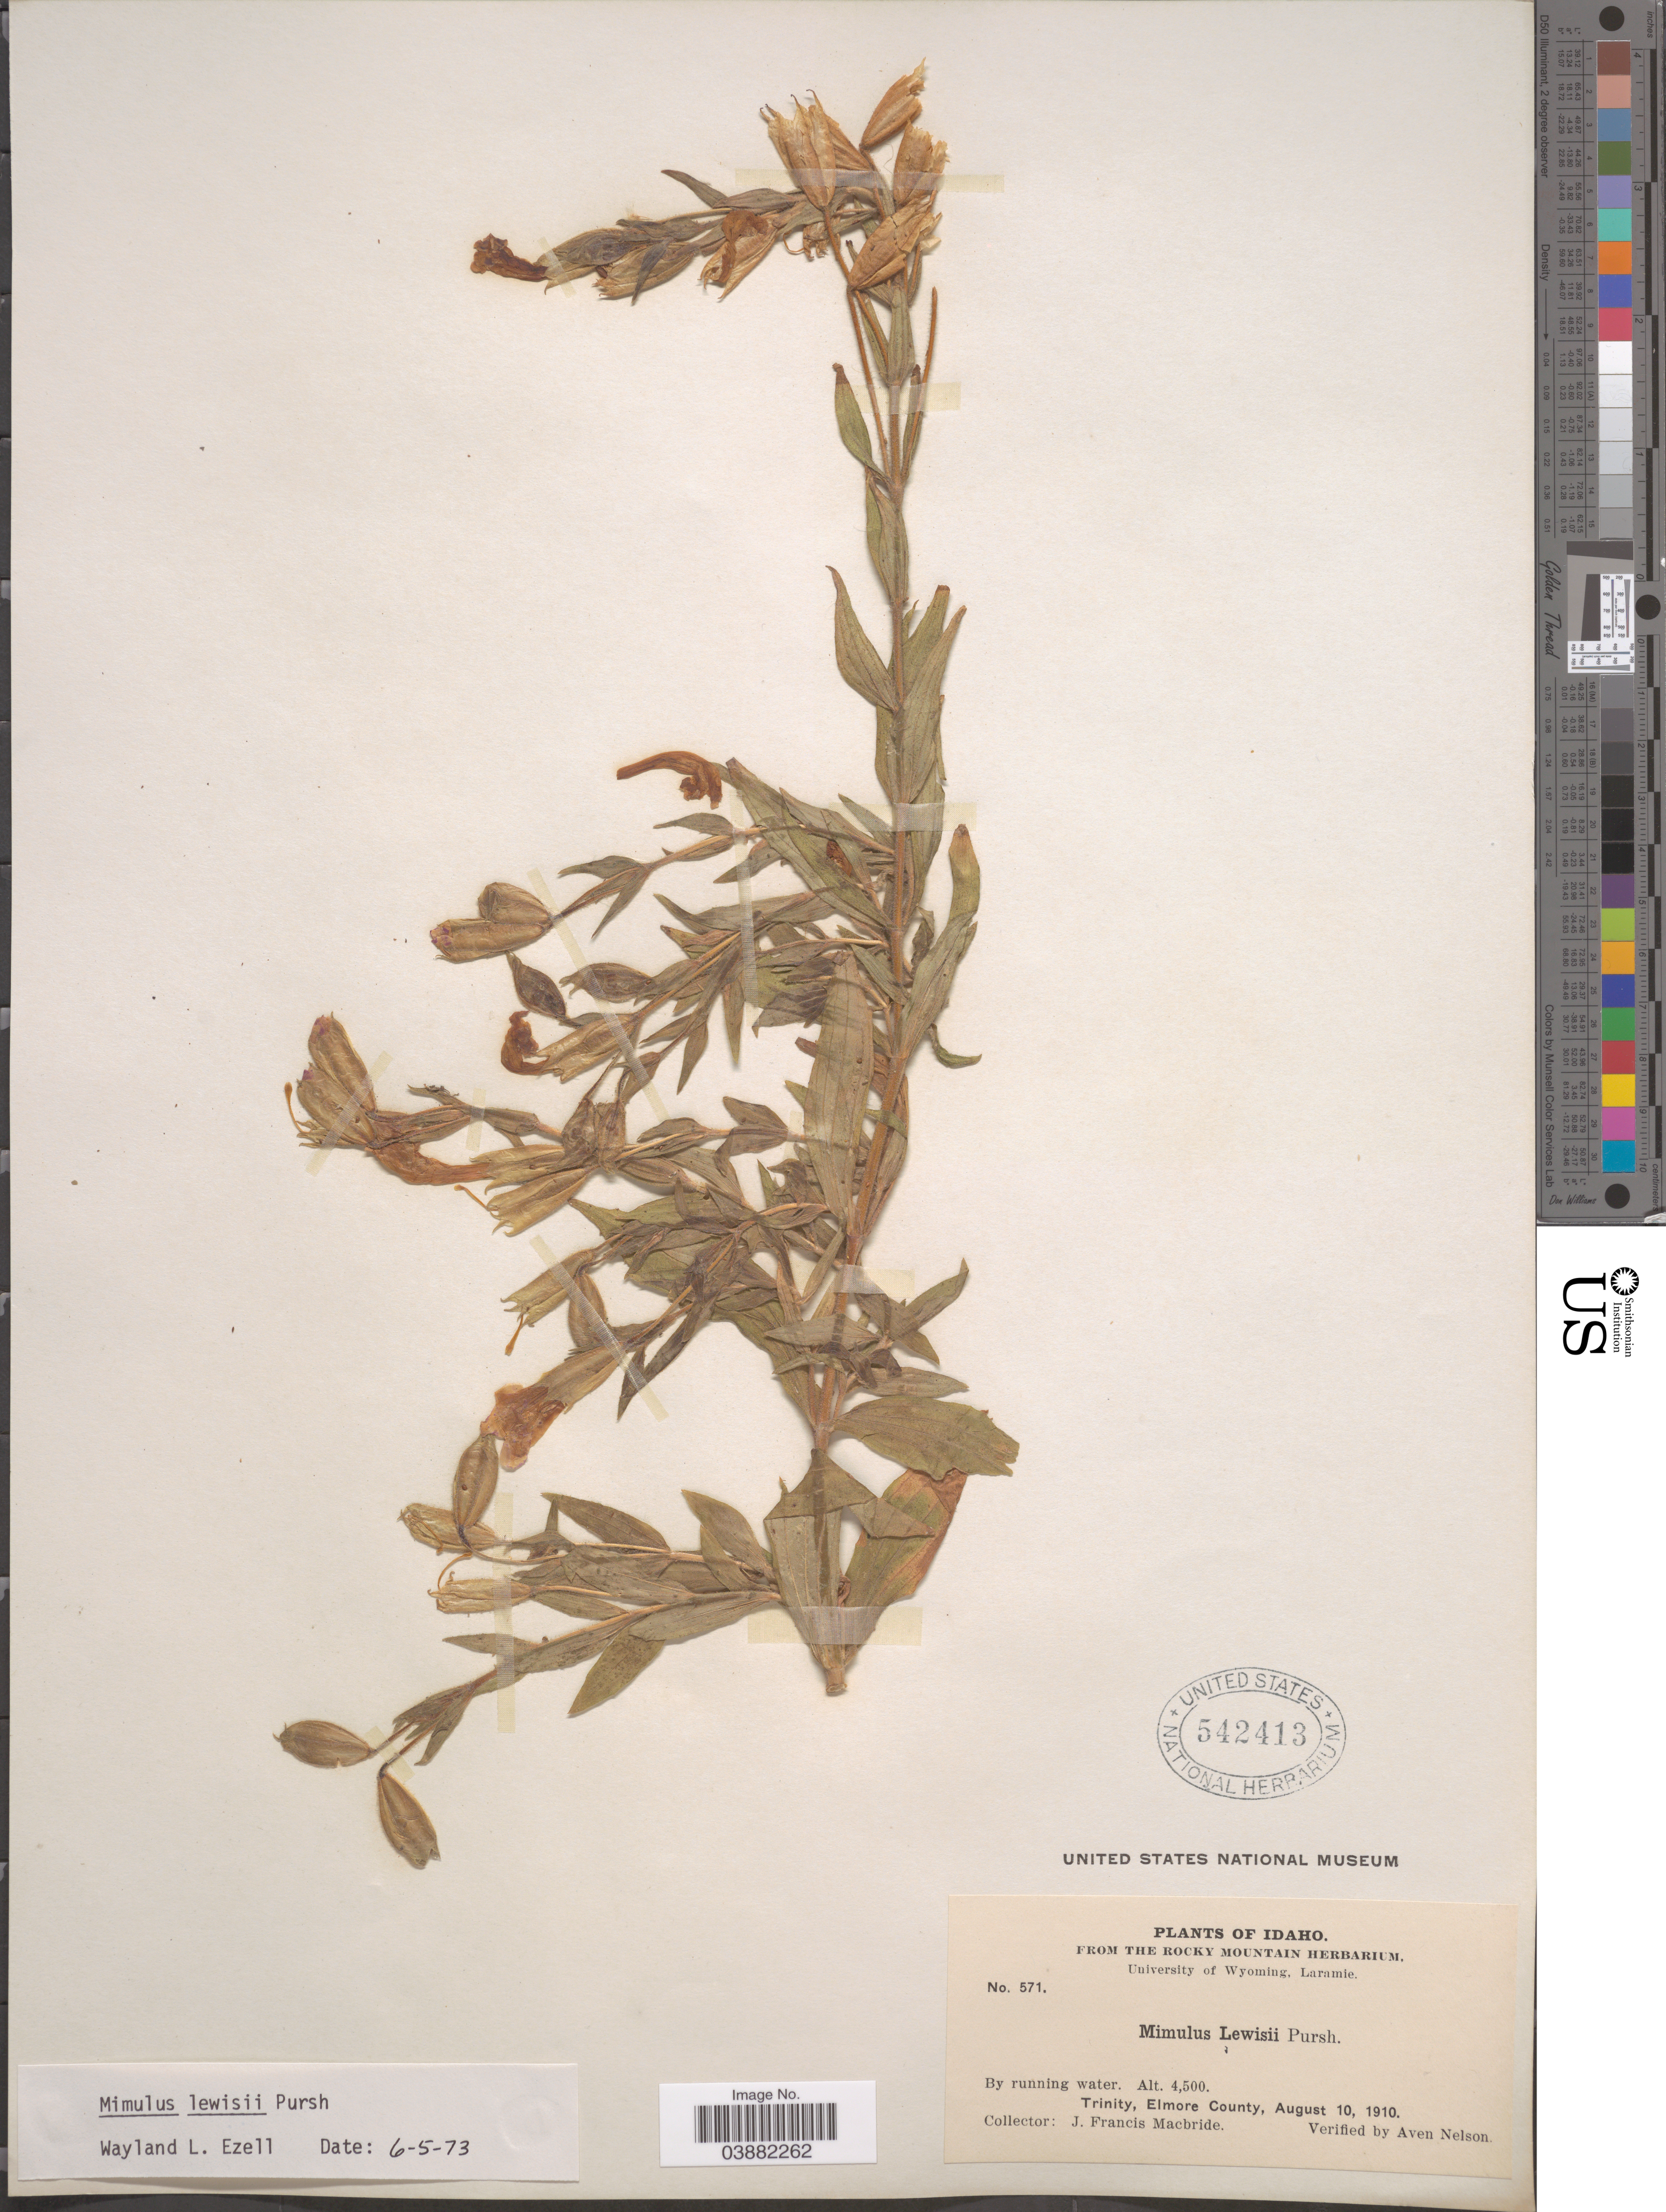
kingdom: Plantae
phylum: Tracheophyta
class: Magnoliopsida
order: Lamiales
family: Phrymaceae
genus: Mimulus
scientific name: Mimulus lewisii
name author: Pursh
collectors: J. F. Macbride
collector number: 571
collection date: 1910-08-10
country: United States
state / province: Idaho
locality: Trinity, Elmore County.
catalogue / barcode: US 542413